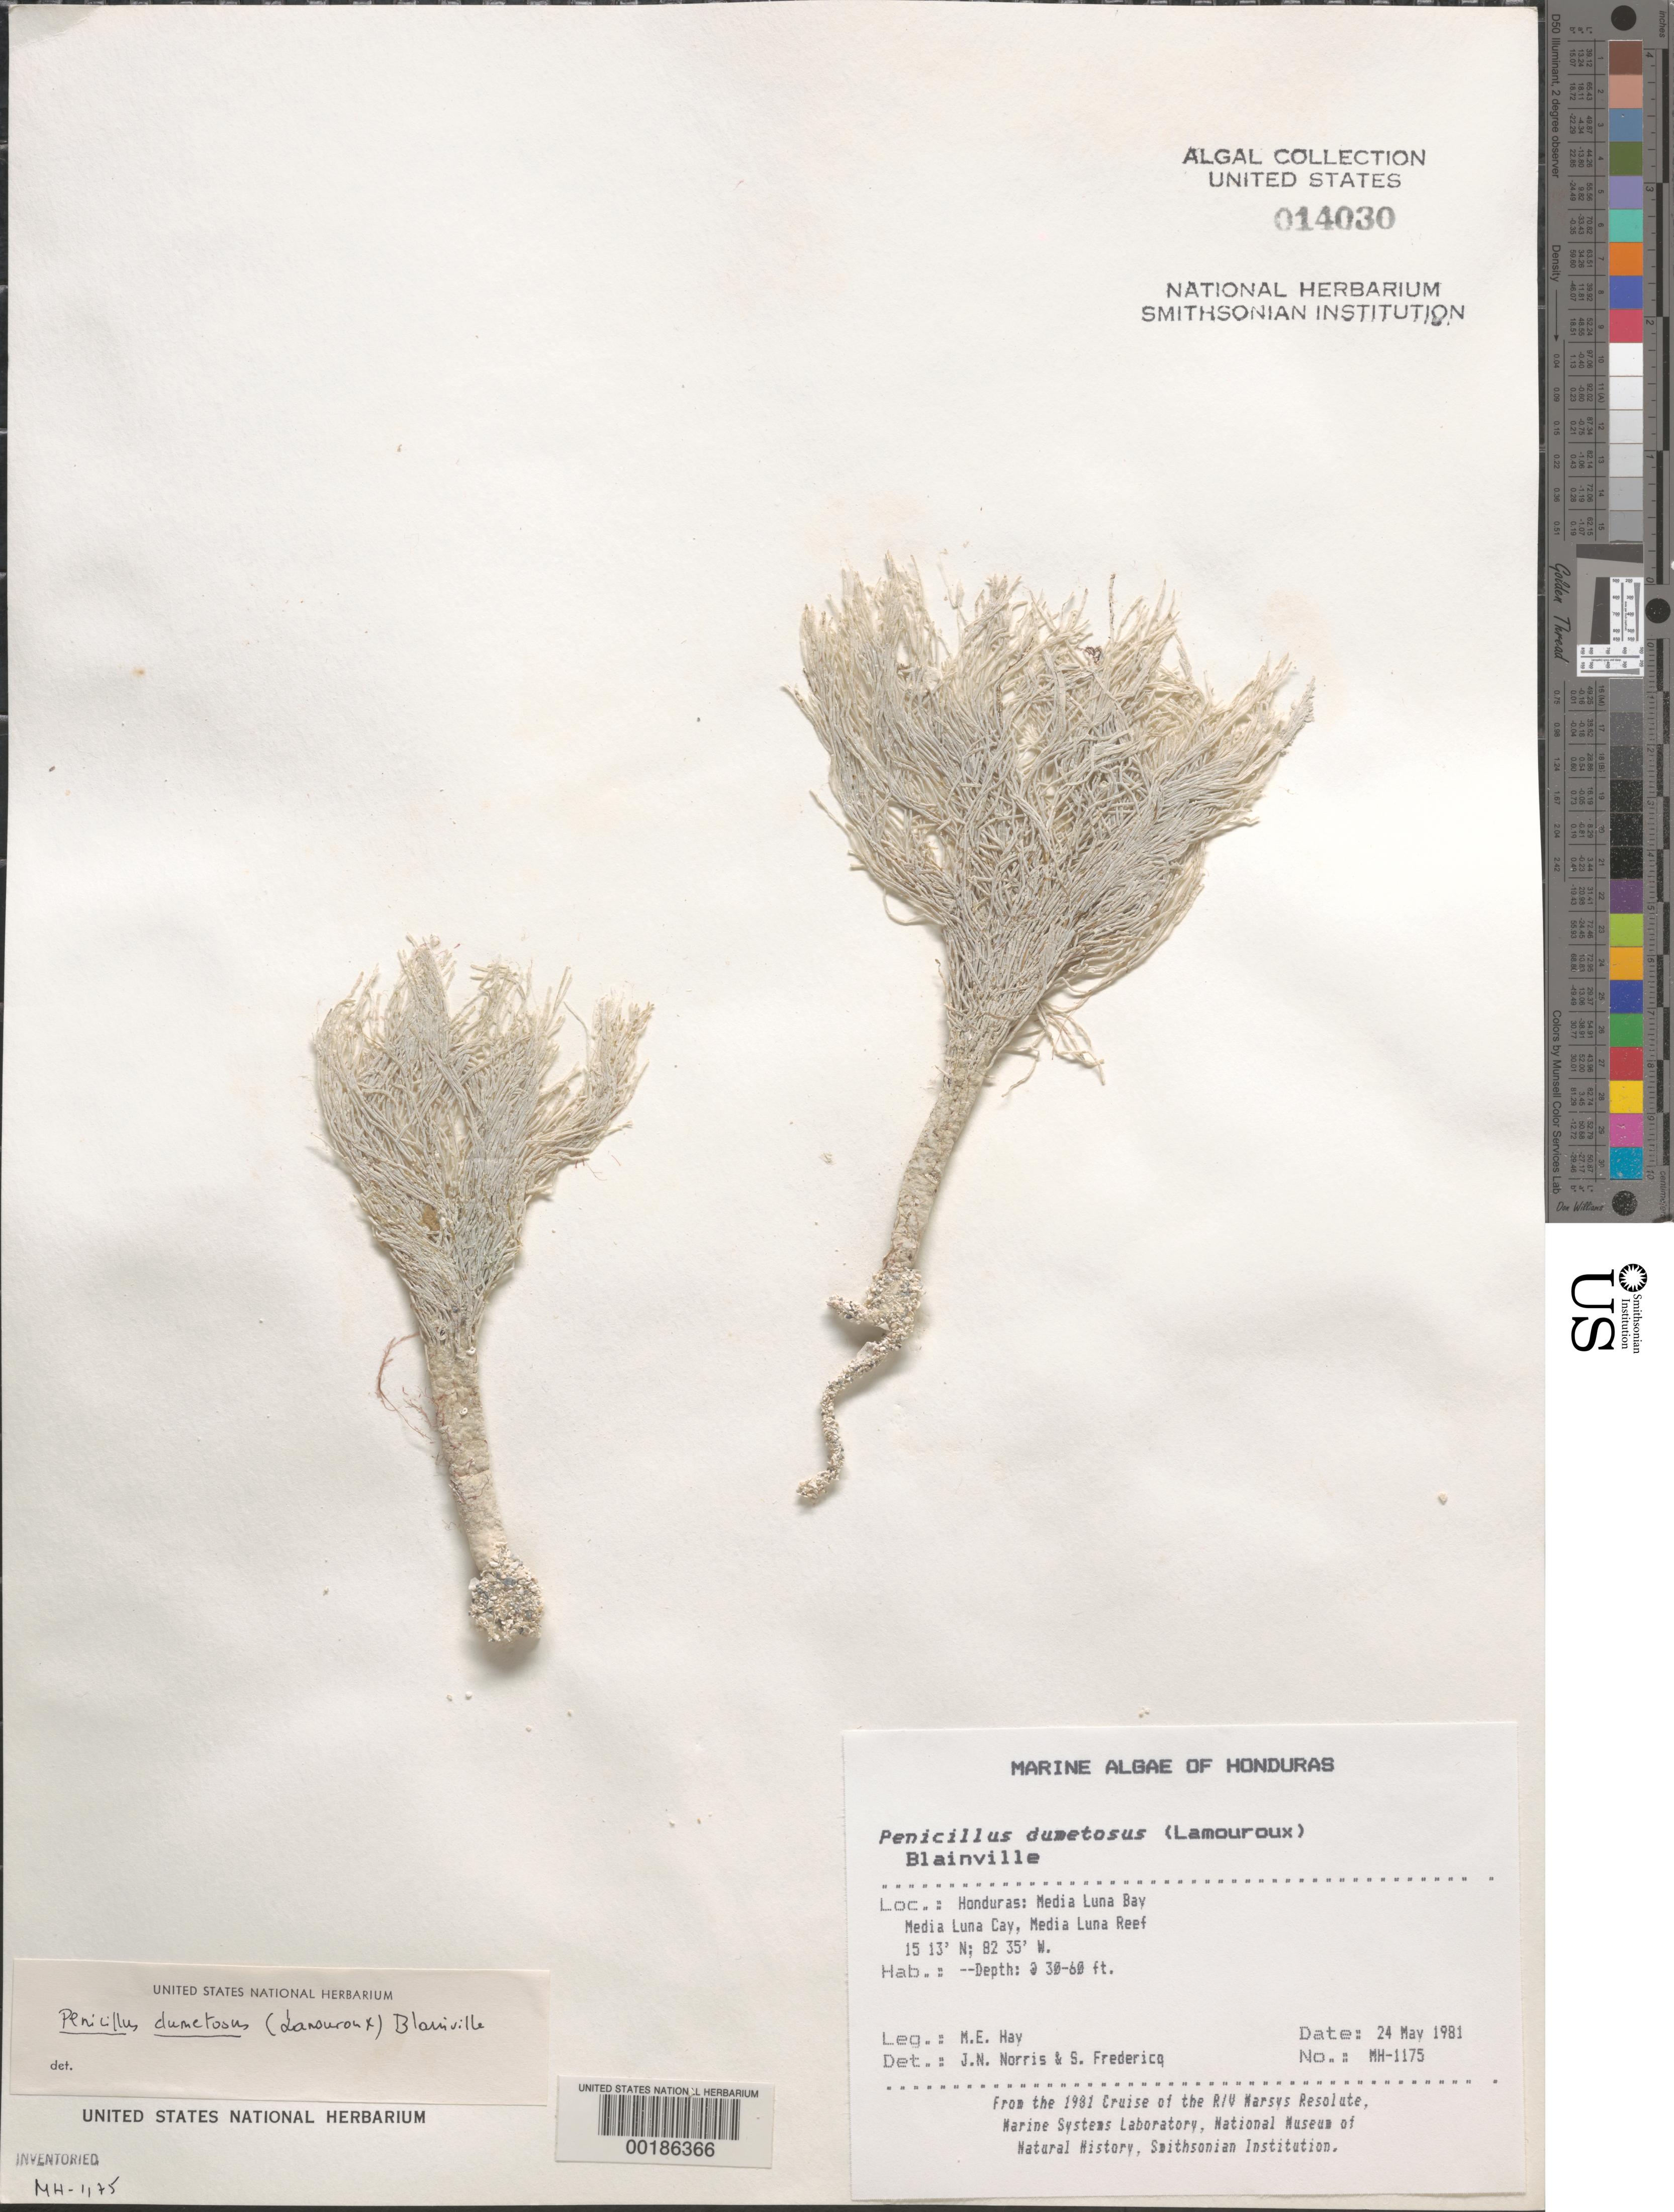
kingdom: Plantae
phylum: Chlorophyta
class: Ulvophyceae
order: Bryopsidales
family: Udoteaceae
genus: Penicillus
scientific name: Penicillus dumetosus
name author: (J.V.Lamouroux) Blainville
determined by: Norris, J. N.; Fredericq, S.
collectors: M. E. Hay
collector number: MEH-1175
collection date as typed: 24 May 1981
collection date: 1981-05-24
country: Honduras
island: Media Luna Cay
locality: Media Luna Bay, Media Luna Reef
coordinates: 15 13' N, 82 35' W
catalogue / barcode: US 14030